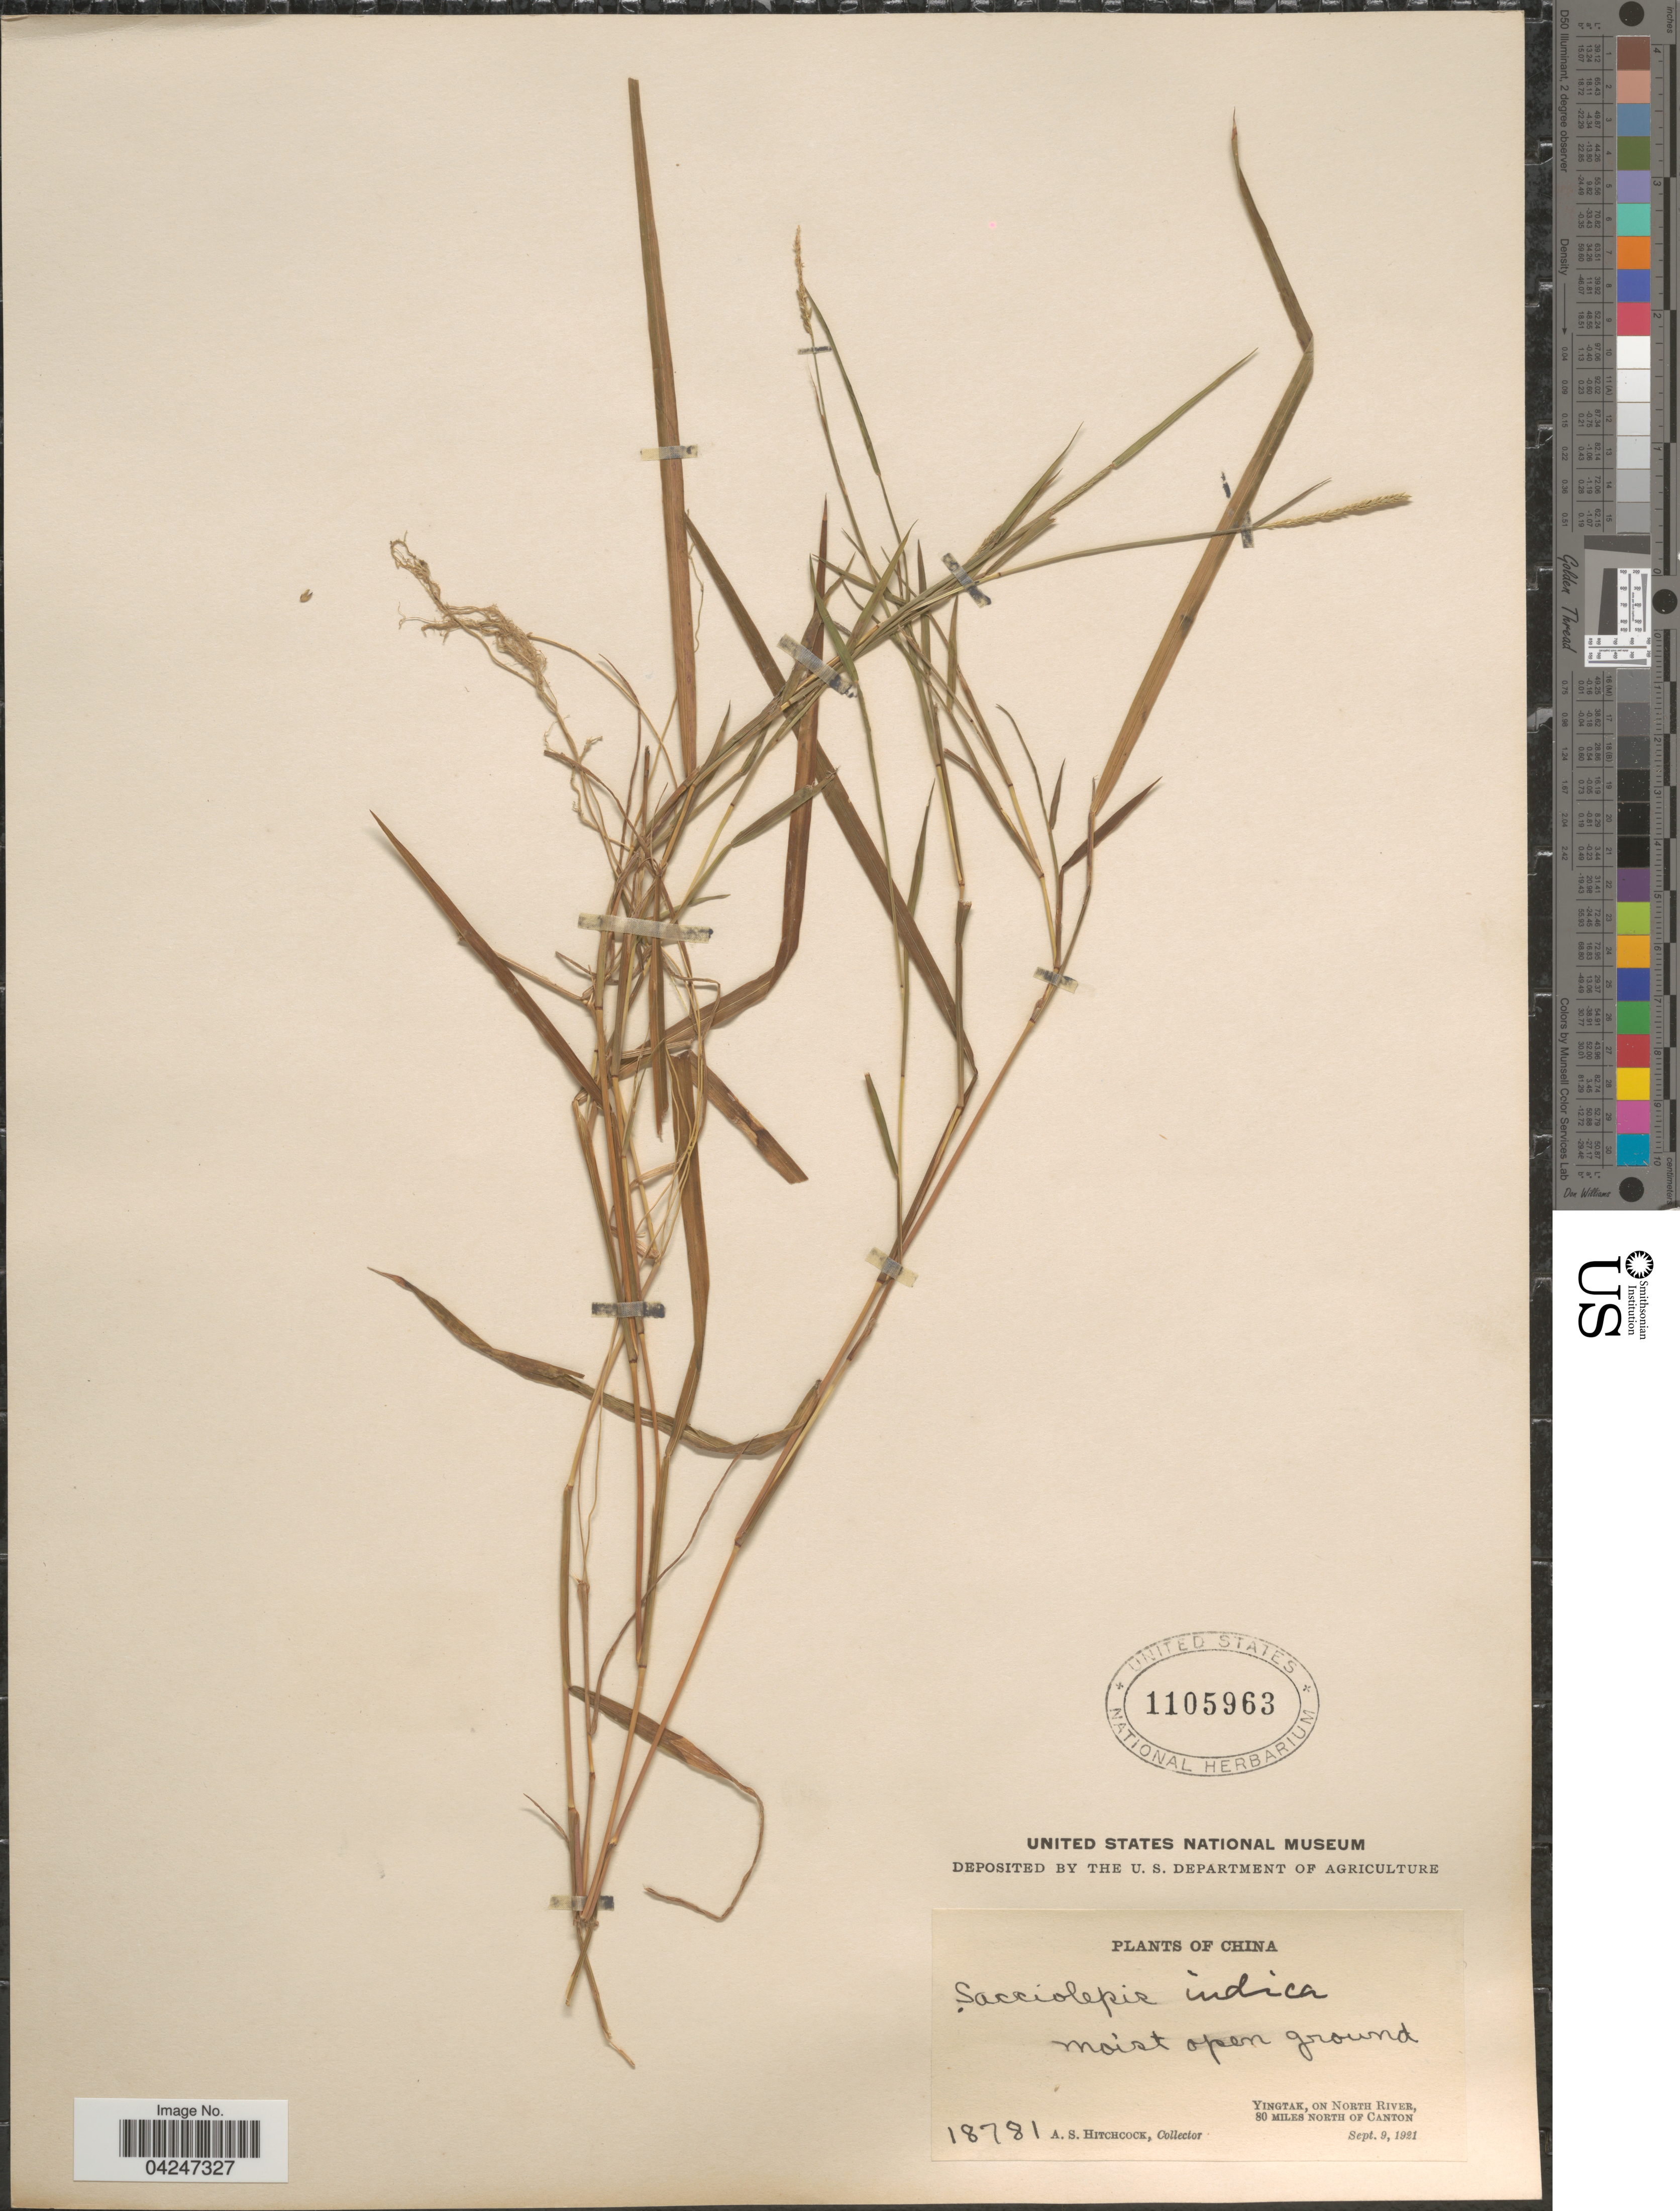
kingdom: Plantae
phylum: Tracheophyta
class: Liliopsida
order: Poales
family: Poaceae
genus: Sacciolepis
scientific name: Sacciolepis indica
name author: (L.) Chase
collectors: A. S. Hitchcock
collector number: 18781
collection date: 1921-09-09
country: China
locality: Moist open ground. Yingtak, on North River, 80 miles North of Canton.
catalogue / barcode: US 1105963